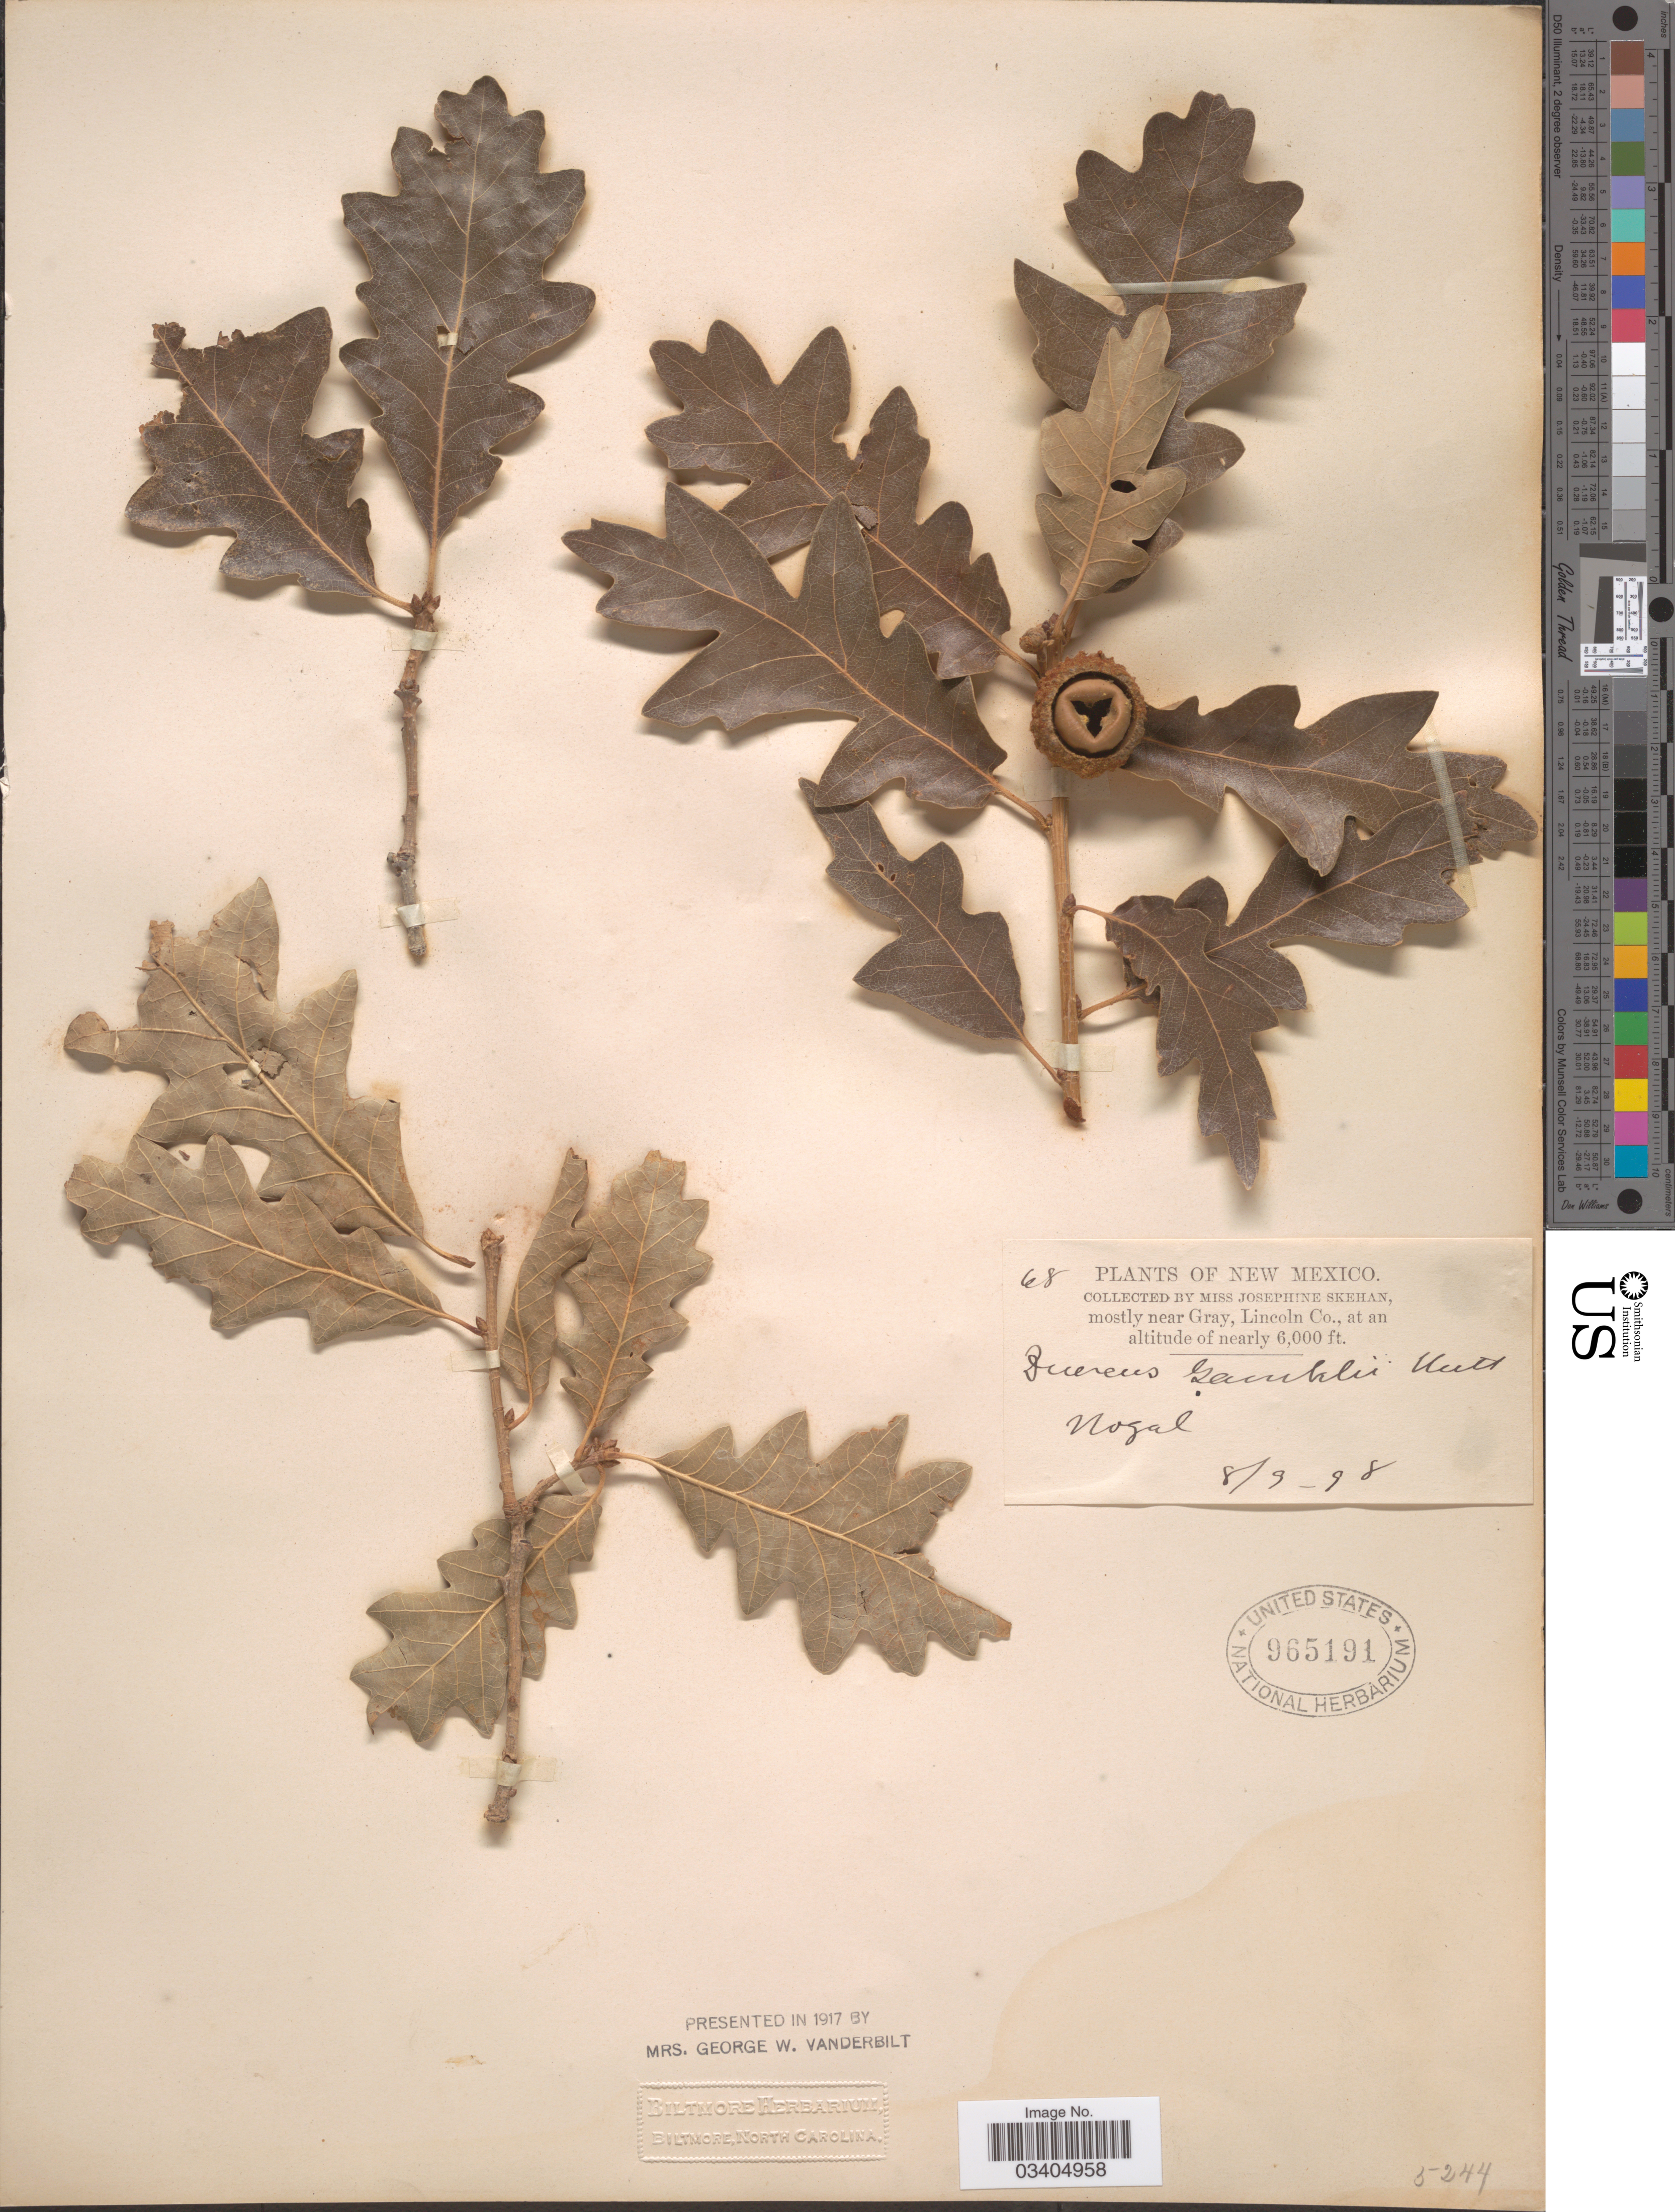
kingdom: Plantae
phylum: Tracheophyta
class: Magnoliopsida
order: Fagales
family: Fagaceae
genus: Quercus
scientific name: Quercus gambelii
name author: Nutt.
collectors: J. Skehan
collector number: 68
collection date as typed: Transcribed d/m/y: 9/8/98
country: United States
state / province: New Mexico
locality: Mostly near Gray, Lincoln Co.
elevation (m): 1829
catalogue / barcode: US 965191